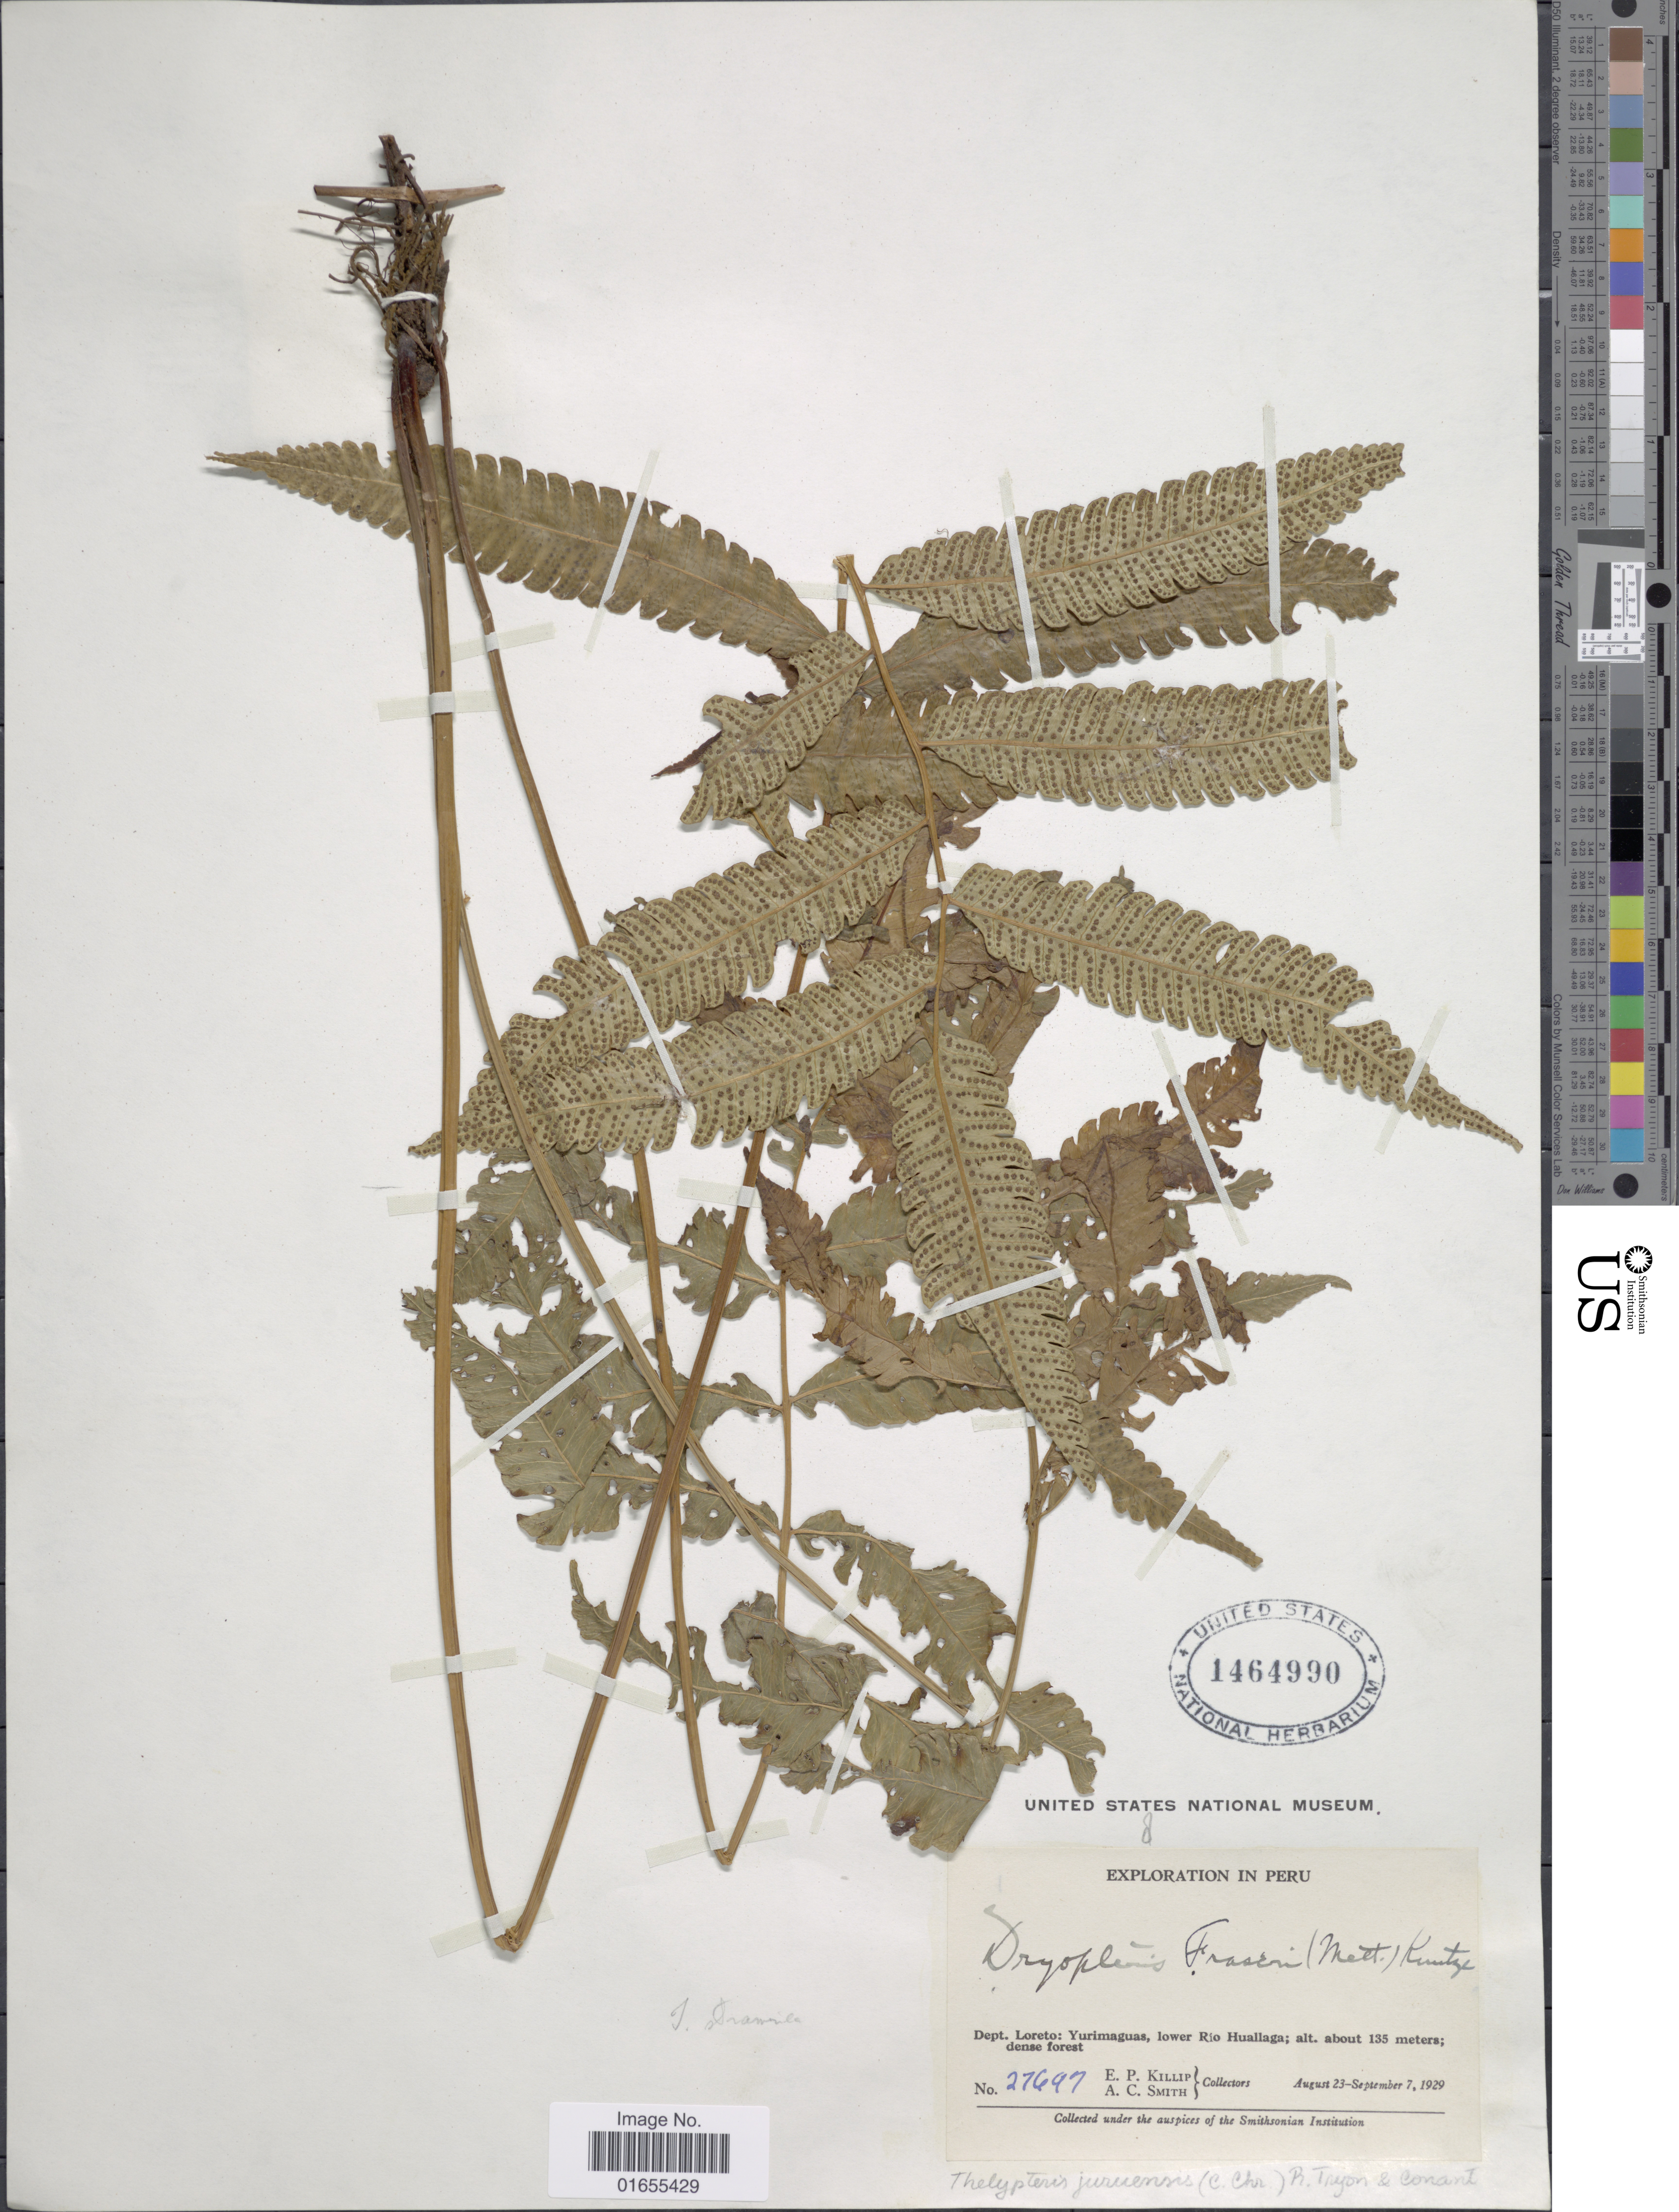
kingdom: Plantae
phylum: Tracheophyta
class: Polypodiopsida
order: Polypodiales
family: Thelypteridaceae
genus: Goniopteris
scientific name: Goniopteris juruensis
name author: (C. Chr.) Brade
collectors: E. P. Killip & A. C. Smith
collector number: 27697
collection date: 1929-08-23/1929-09-07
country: Peru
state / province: Loreto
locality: Yurimaguas, lower Rio Huallaga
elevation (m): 135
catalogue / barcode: US 1464990